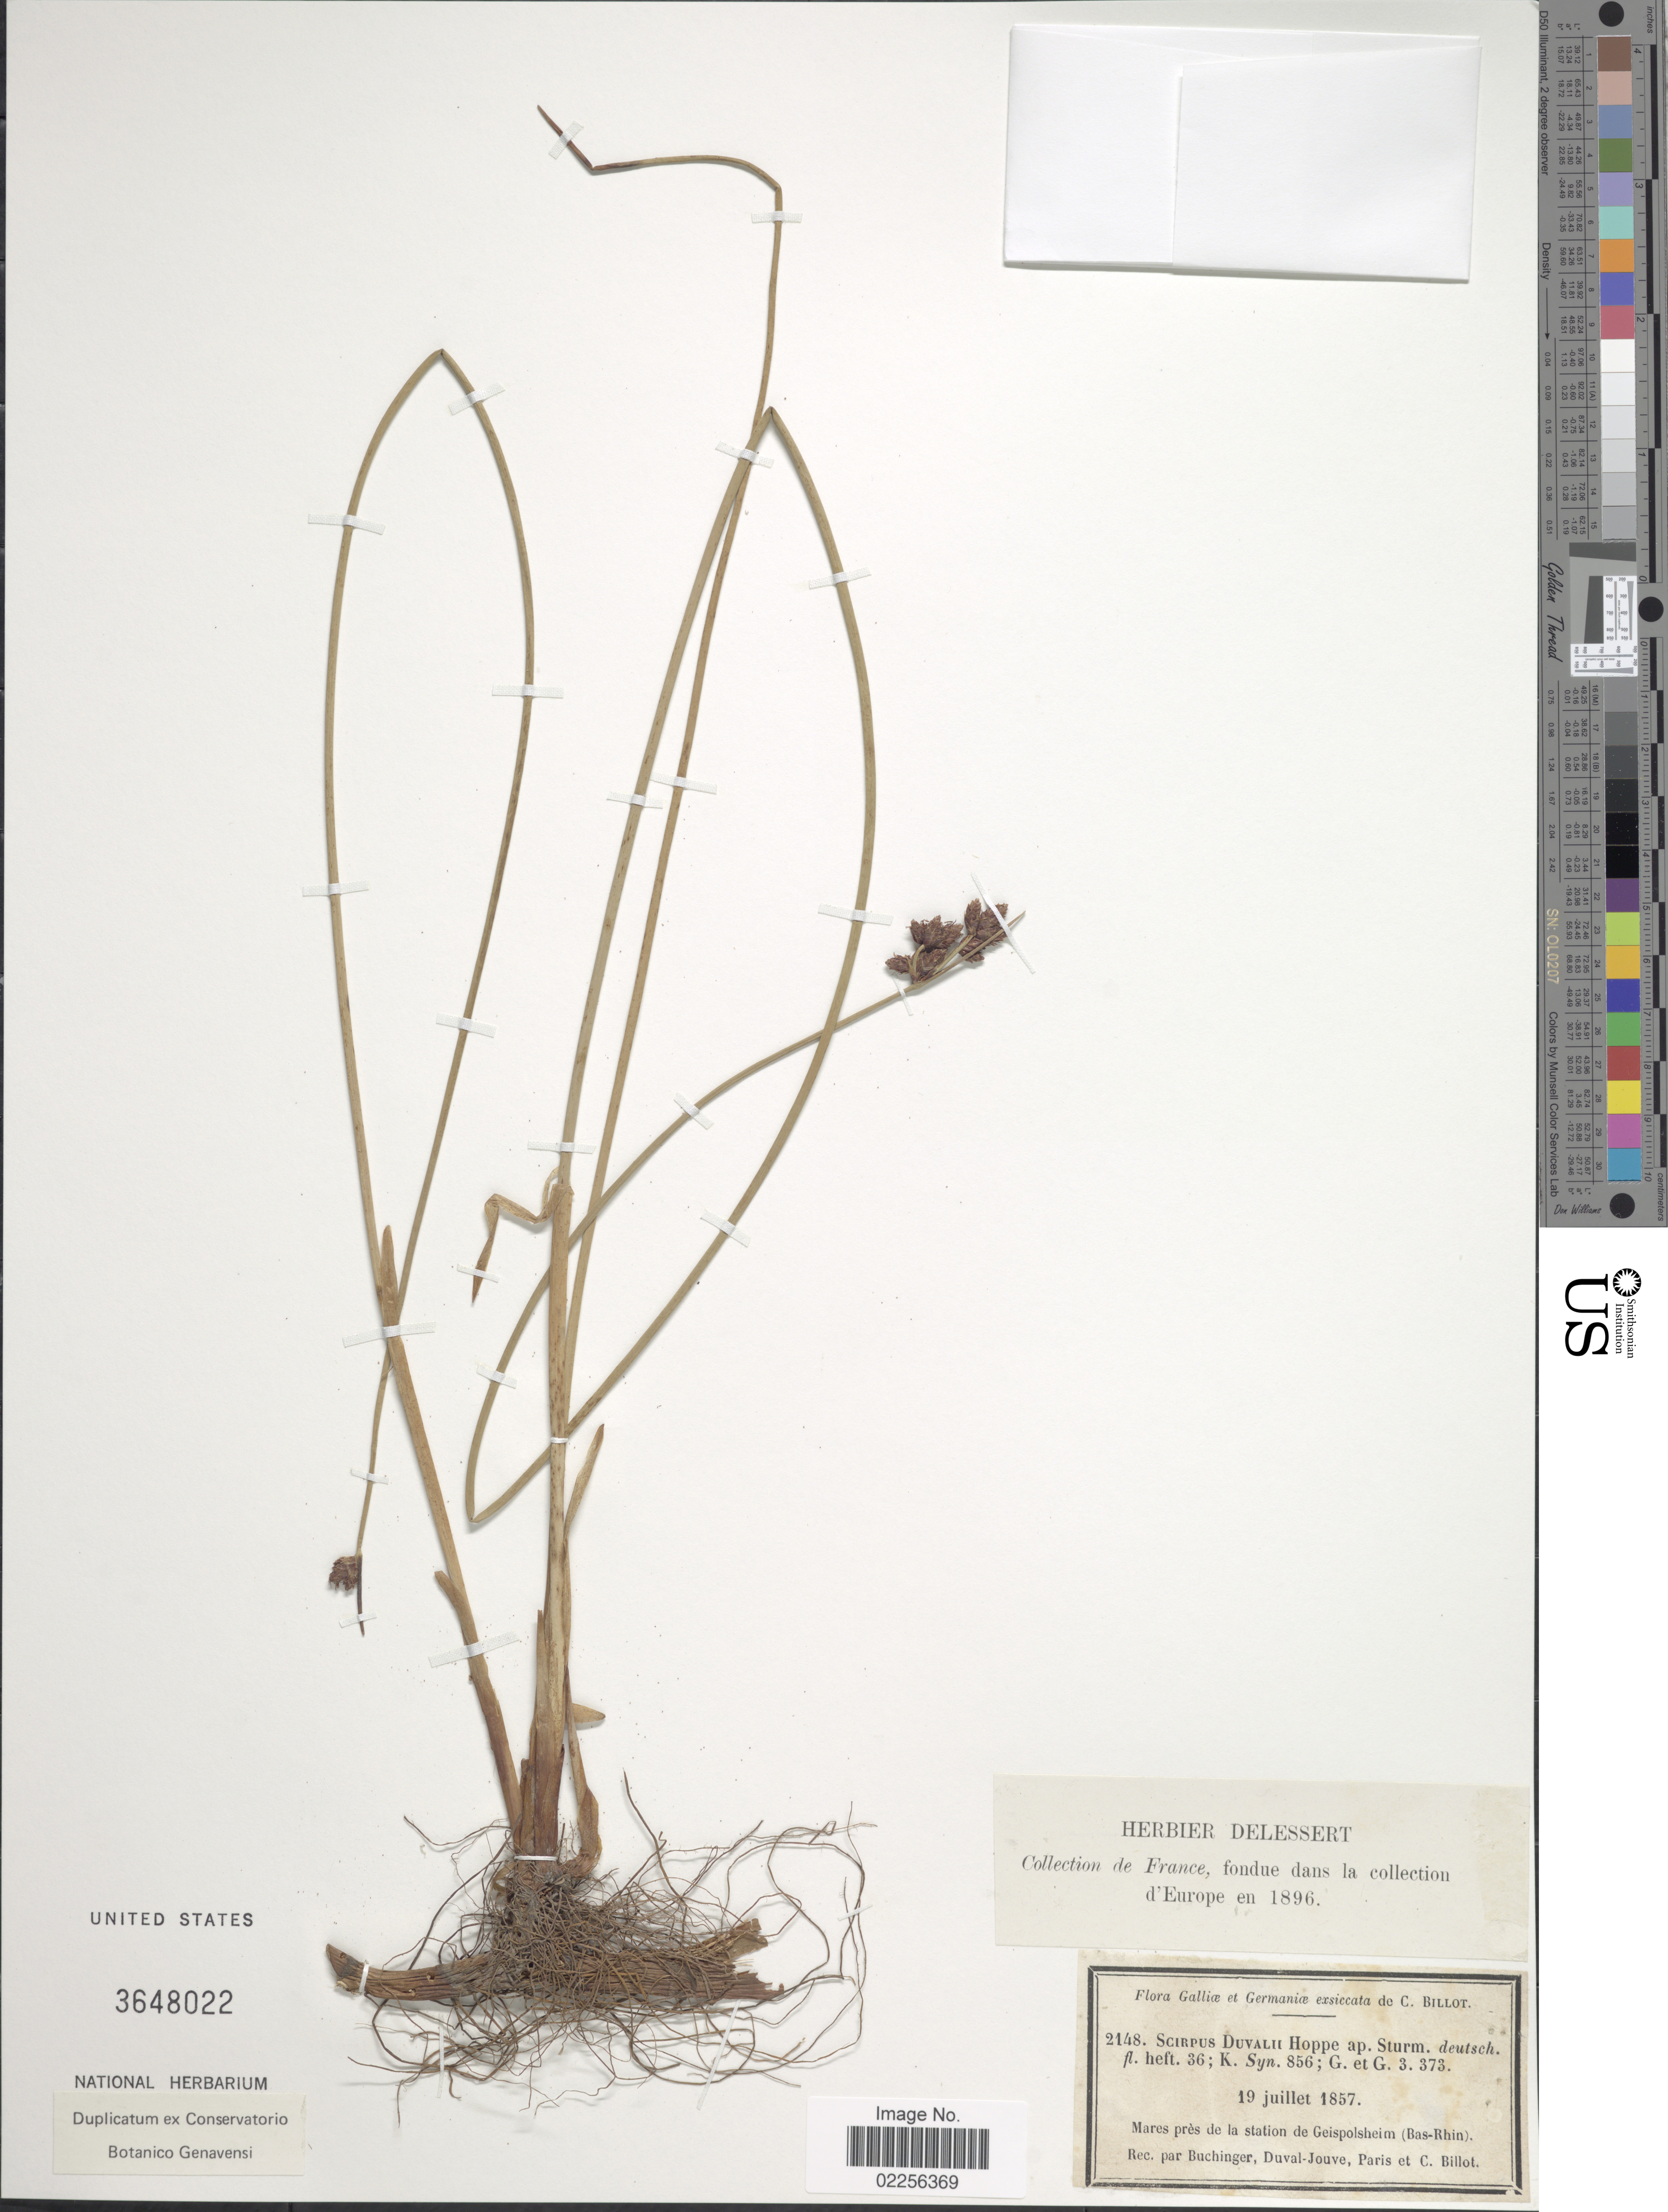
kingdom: Plantae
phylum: Tracheophyta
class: Liliopsida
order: Poales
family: Cyperaceae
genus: Schoenoplectus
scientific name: Schoenoplectus x carinatus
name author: (Sm.) Palla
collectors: J. D. Buchinger, J. Duval-Jouve, Paris & C. Billot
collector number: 2148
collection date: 1857-07-19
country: France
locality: Gallæ et Germaniæ, Mares près de la station de Geispolsheim (Bas-Rhin)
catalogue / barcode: US 3648022